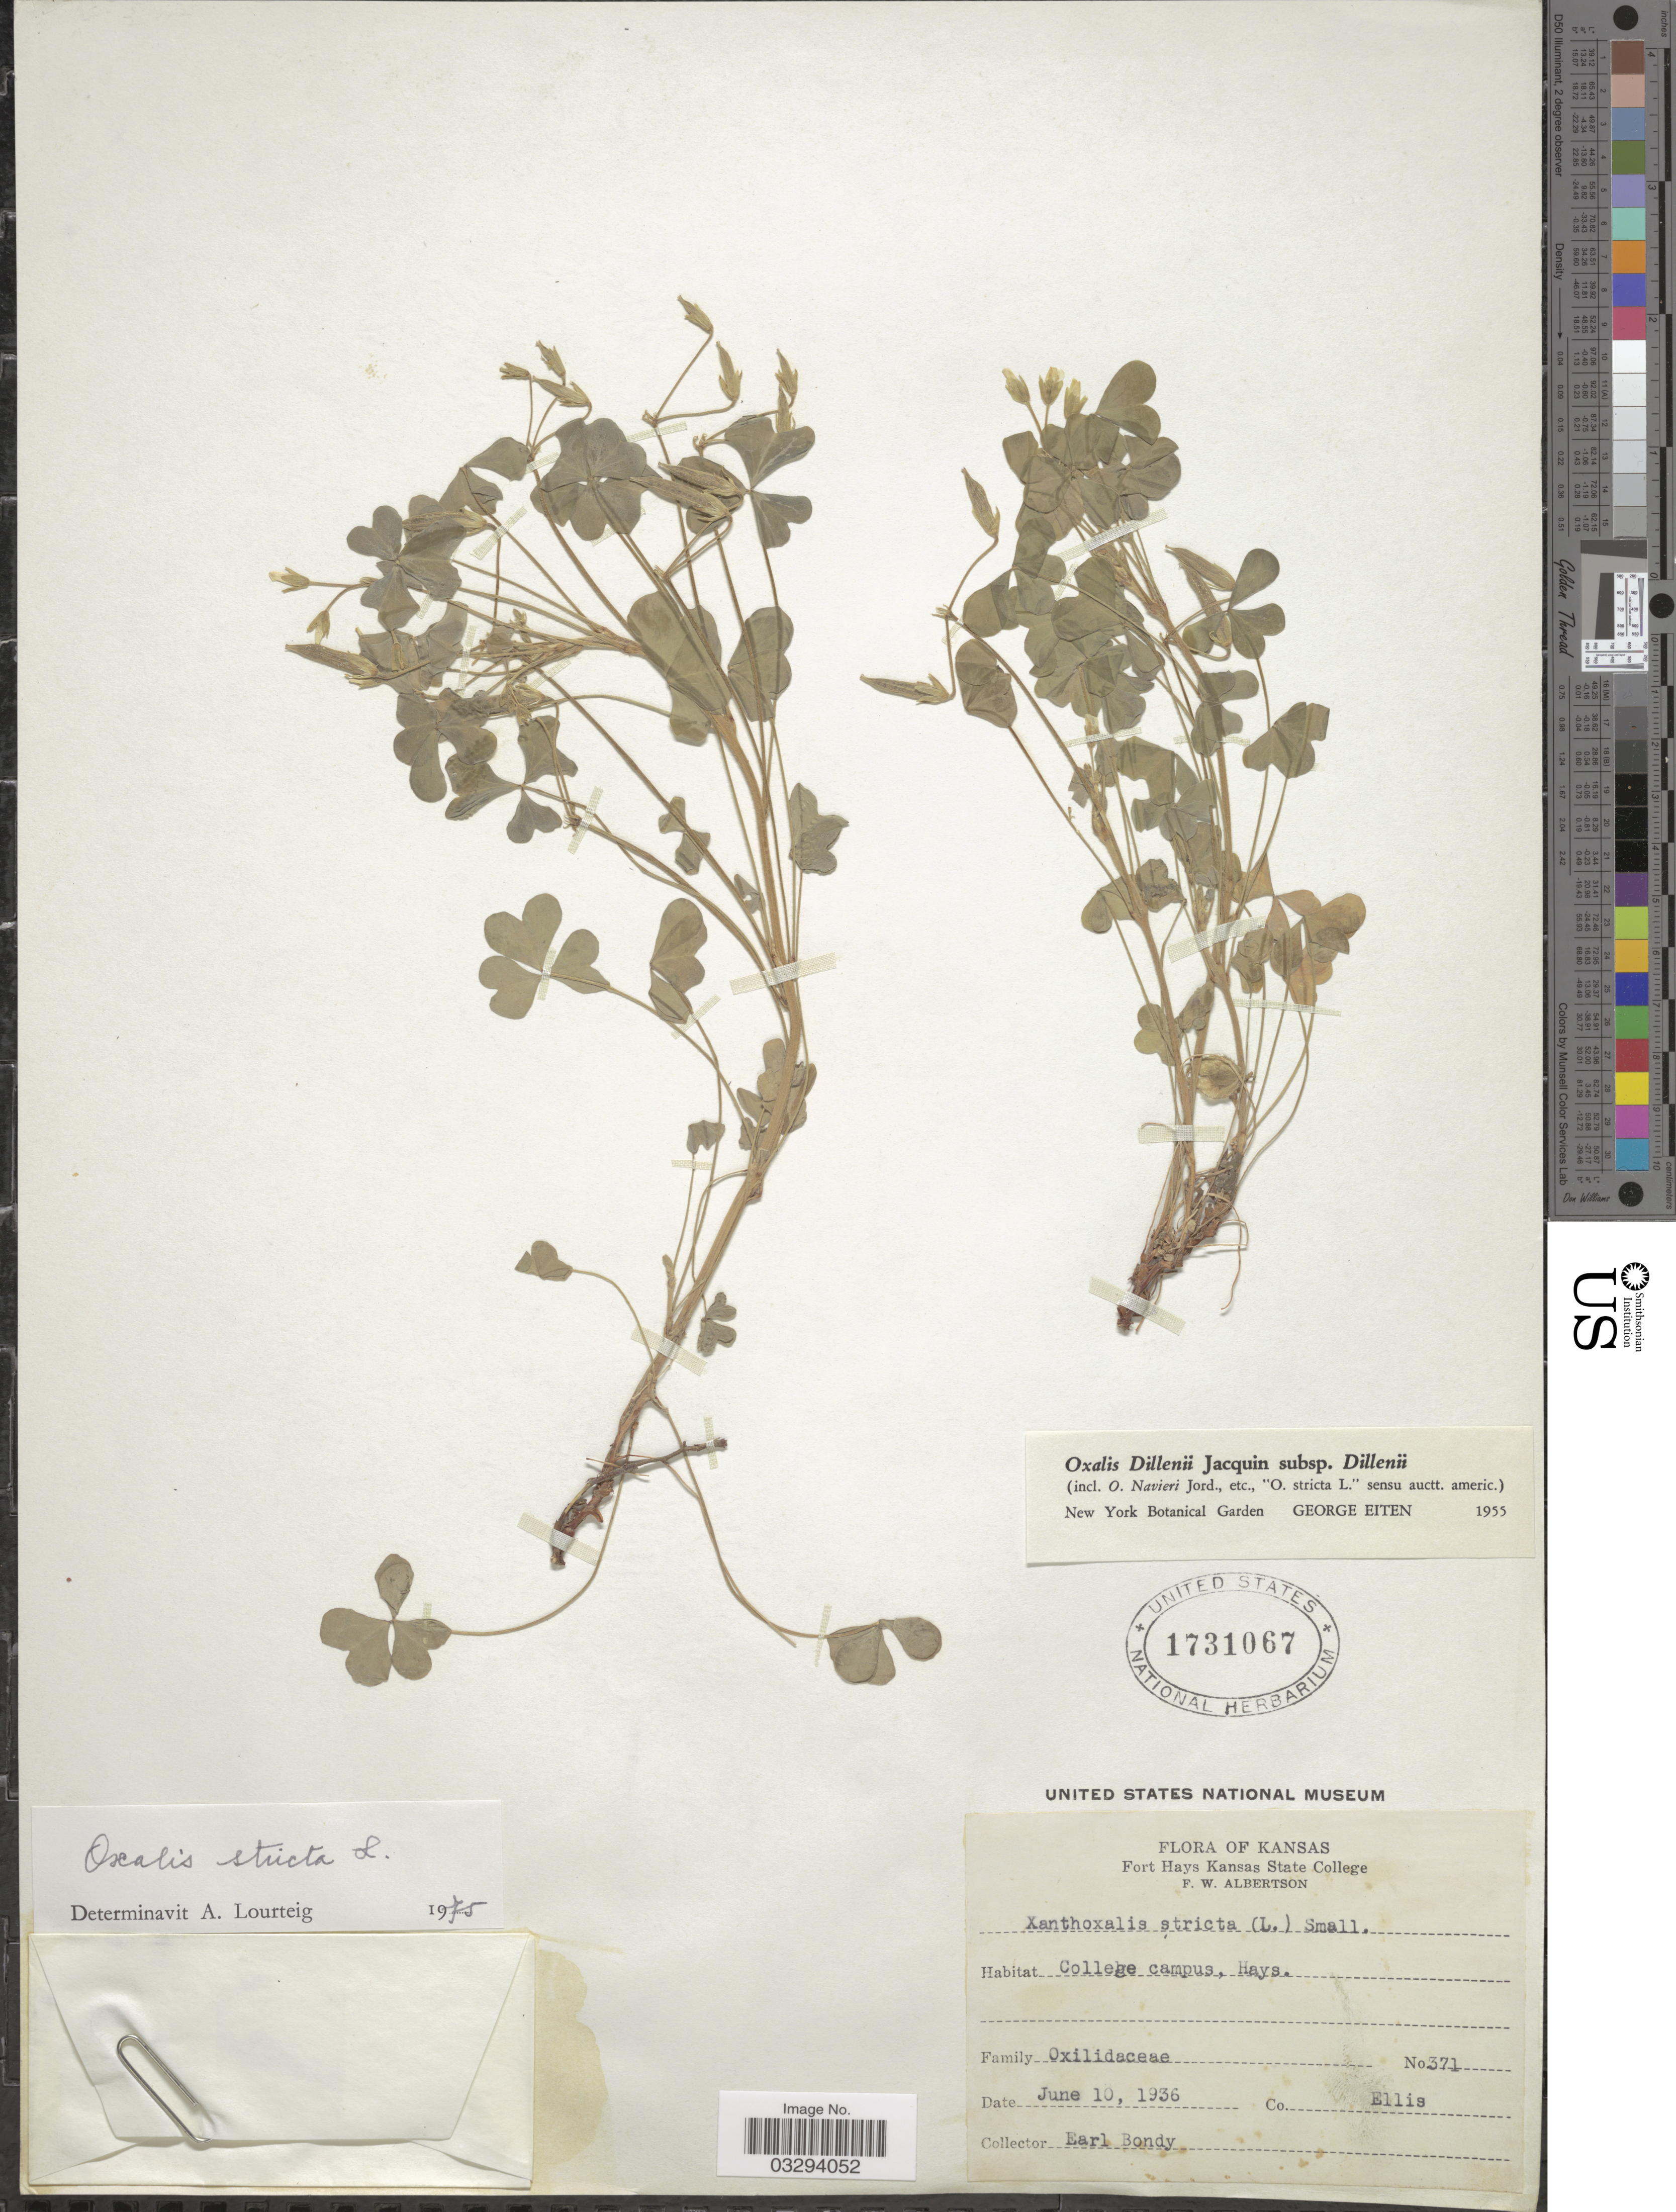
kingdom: Plantae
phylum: Tracheophyta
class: Magnoliopsida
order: Oxalidales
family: Oxalidaceae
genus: Oxalis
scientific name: Oxalis stricta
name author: L.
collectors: E. Bondy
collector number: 371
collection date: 1936-06-10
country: United States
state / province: Kansas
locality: College campus, Hays. Co. Ellis.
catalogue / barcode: US 1731067